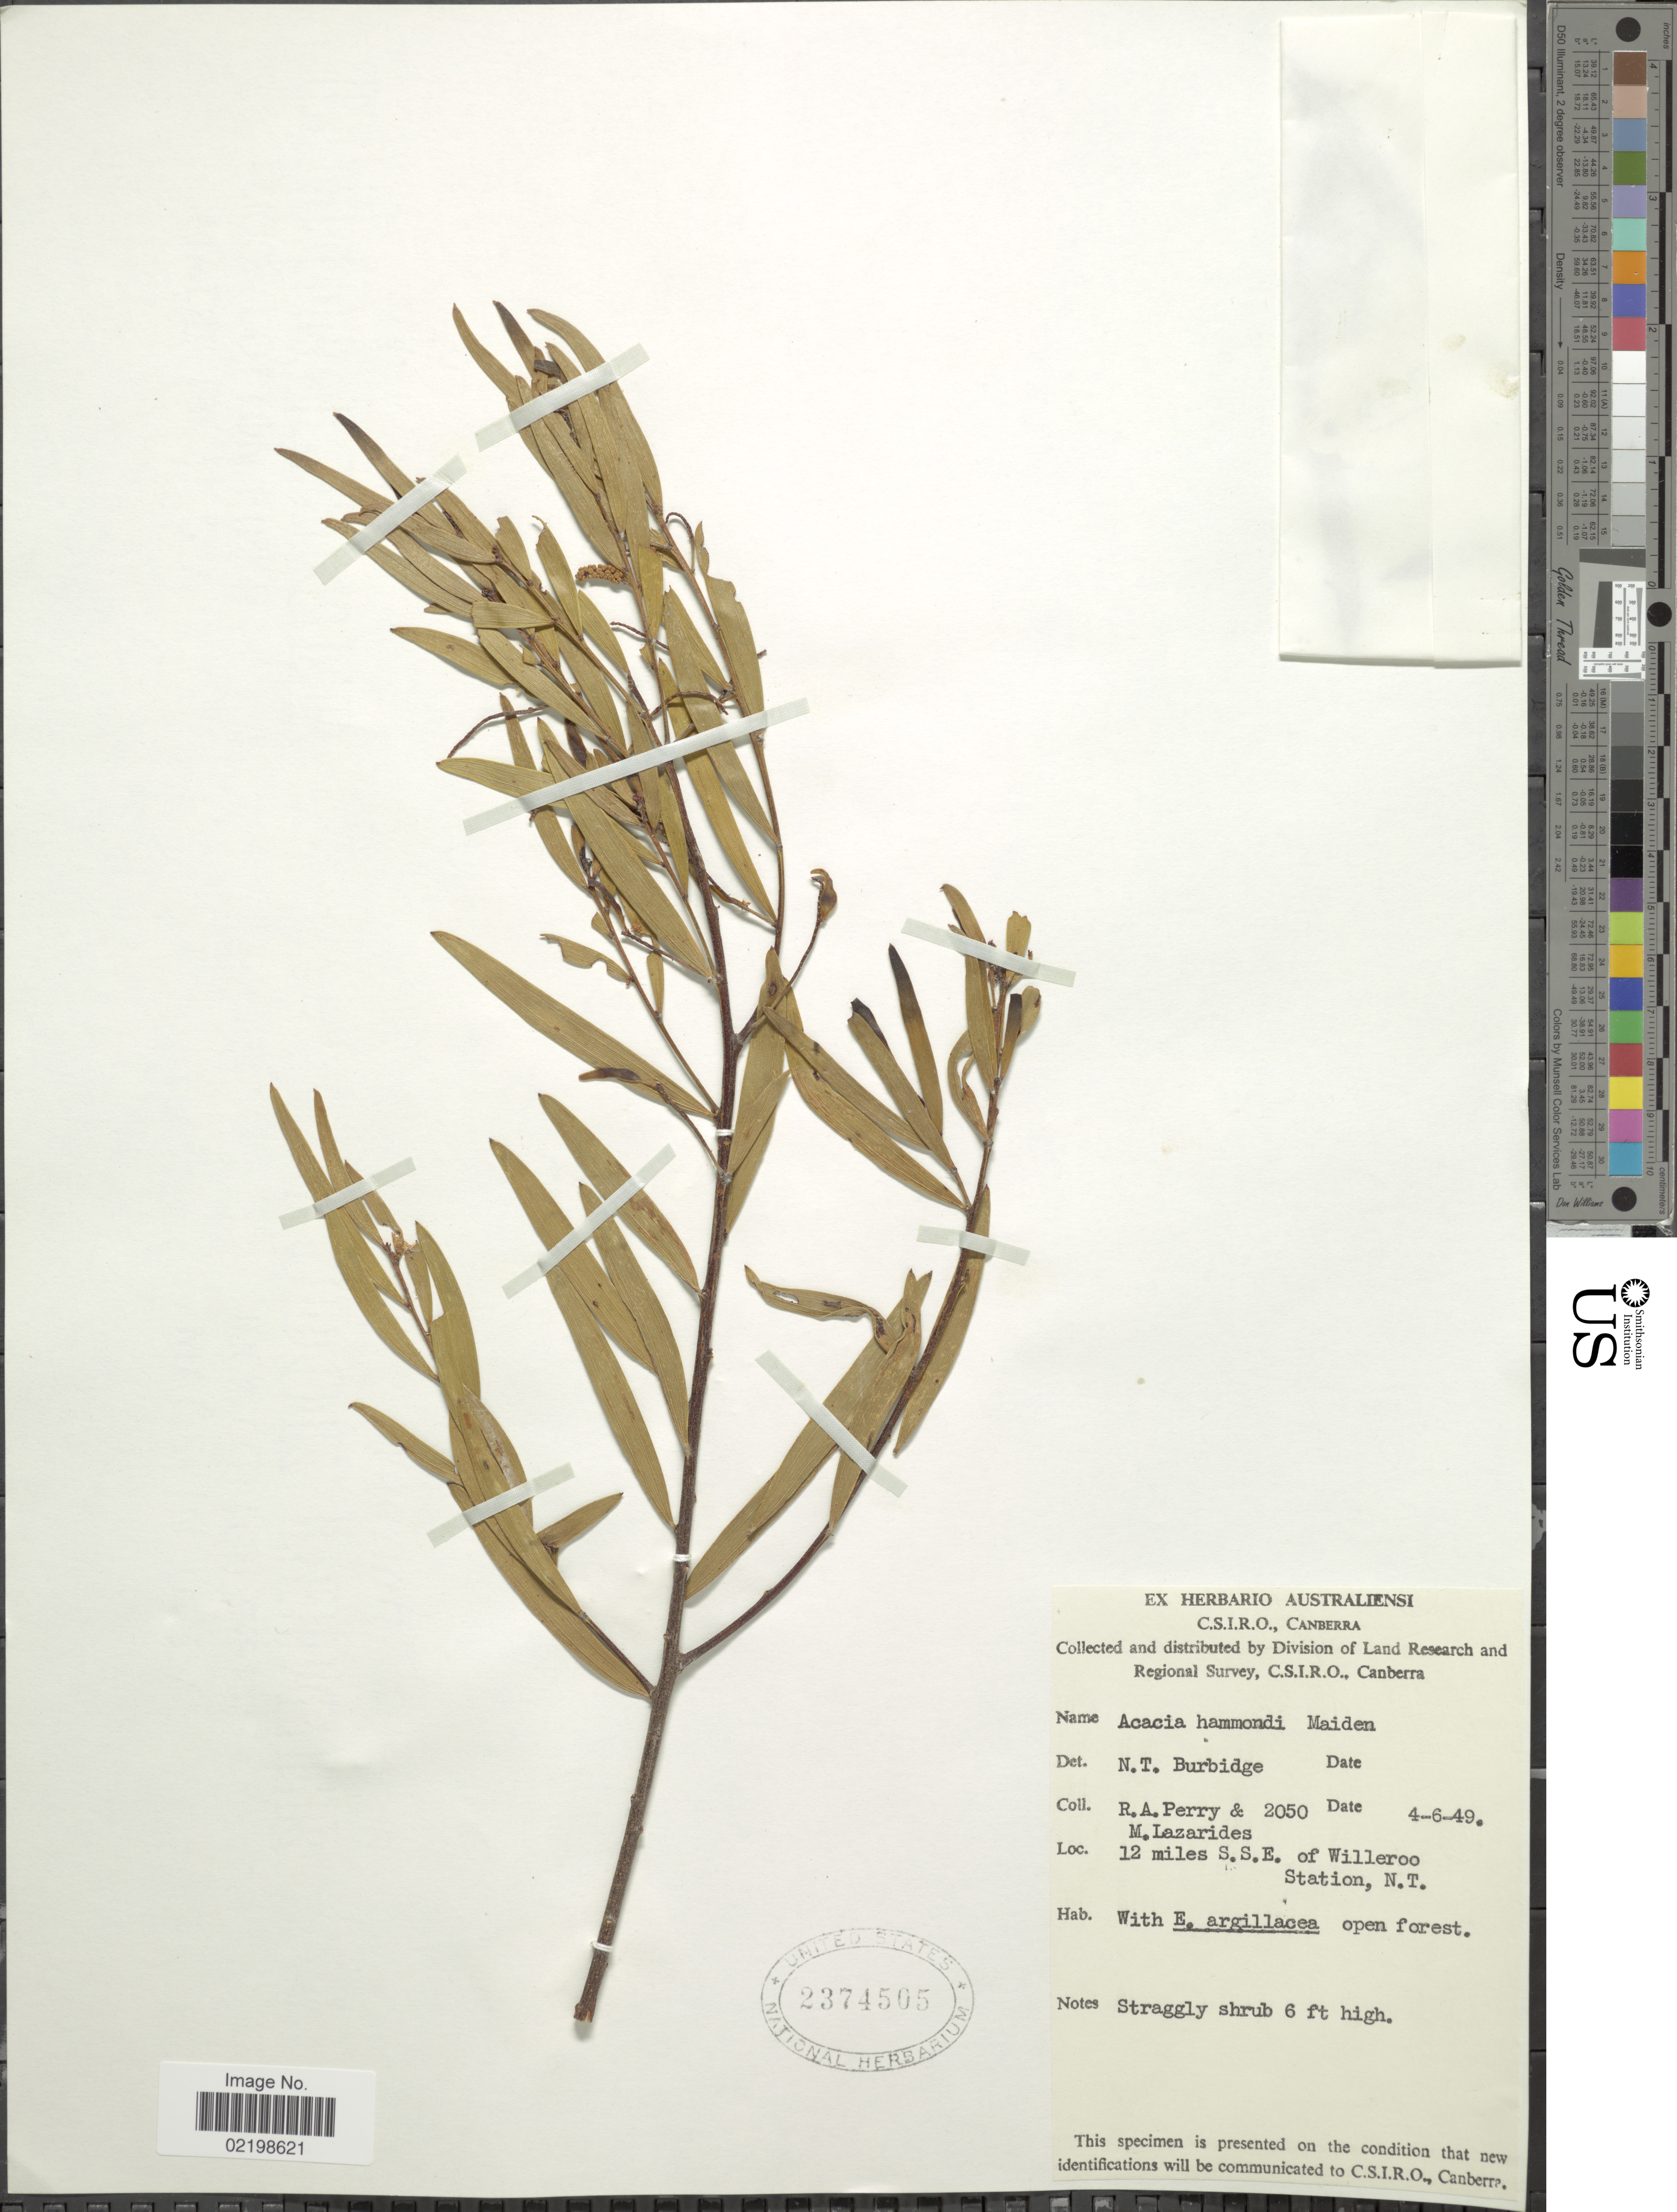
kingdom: Plantae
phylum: Tracheophyta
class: Magnoliopsida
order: Fabales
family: Fabaceae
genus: Acacia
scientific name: Acacia hammondii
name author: Maiden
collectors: Perry, R. A. & M. Lazarides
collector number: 2050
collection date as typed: Transcribed d/m/y: 4/6/49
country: Australia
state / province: Northern Territory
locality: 12 miles S.S.E. of Willeroo Station, N. T.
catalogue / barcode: US 2374505